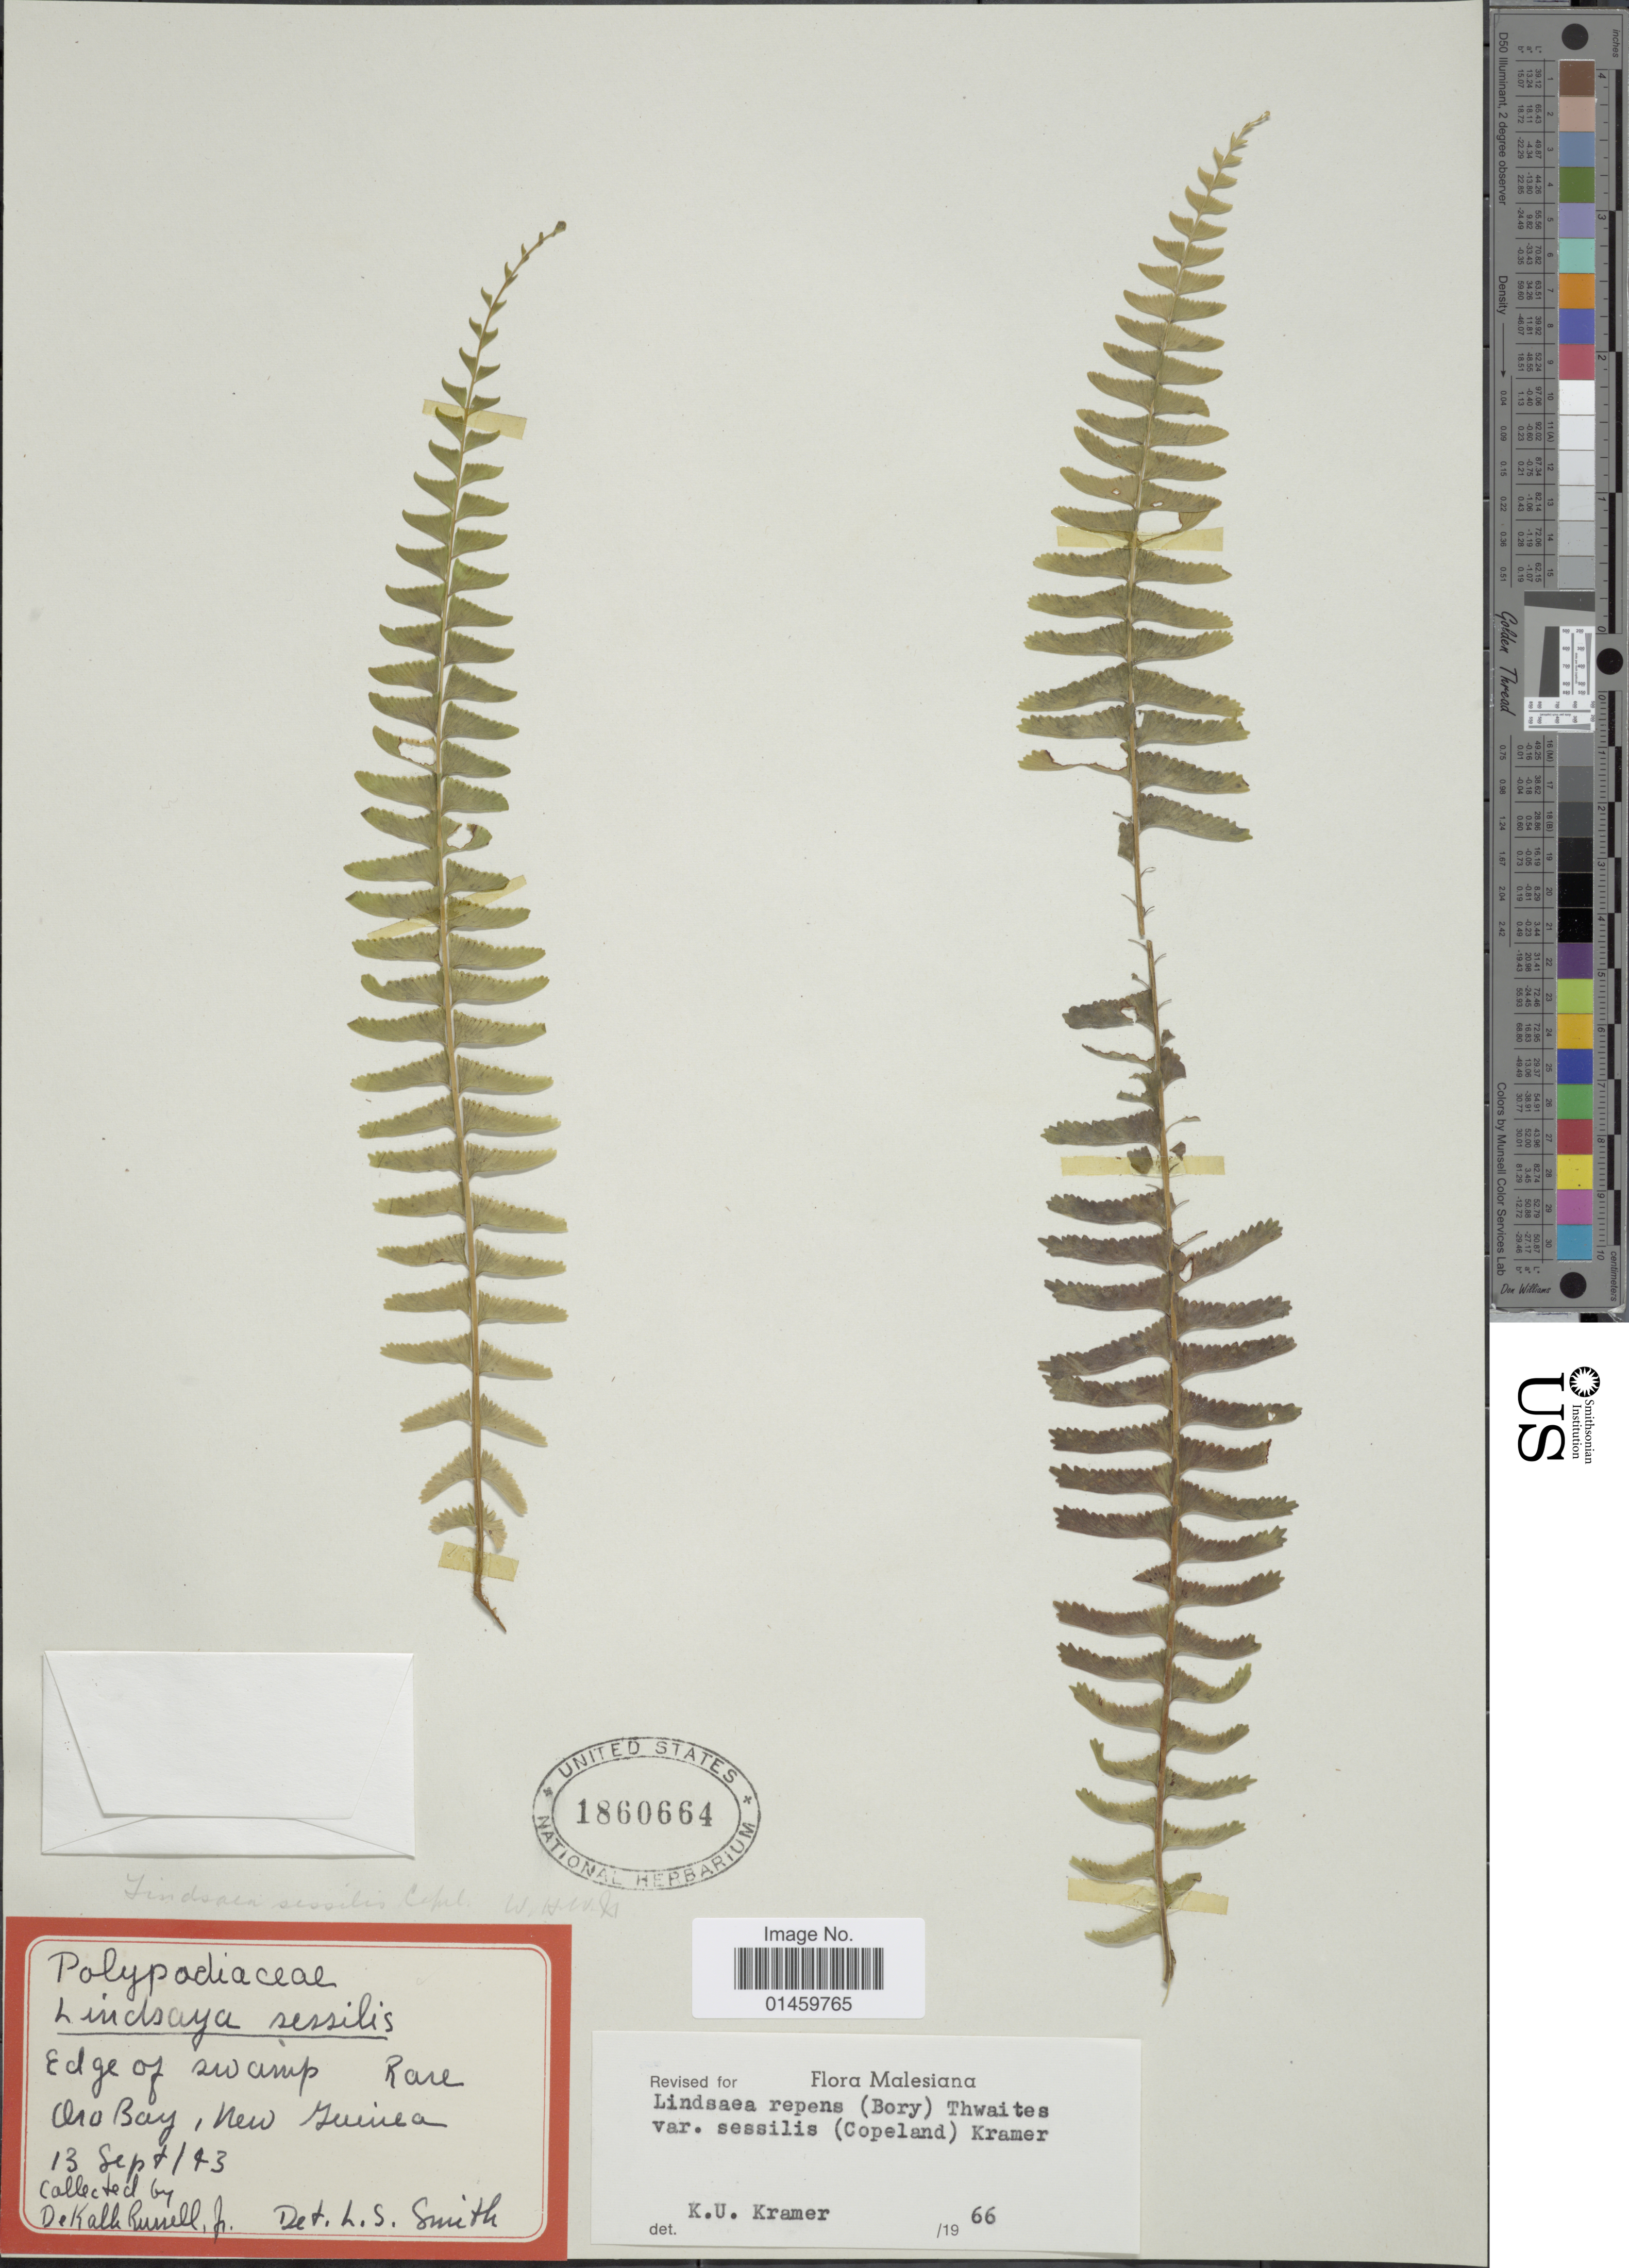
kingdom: Plantae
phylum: Tracheophyta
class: Polypodiopsida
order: Polypodiales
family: Lindsaeaceae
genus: Lindsaea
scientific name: Lindsaea repens var. sessilis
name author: (Copel.) K.U. Kramer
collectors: D. K. Russell Jr.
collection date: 1943-09-13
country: Papua New Guinea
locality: Oro Bay, New Guinea. [interpreted]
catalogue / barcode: US 1860664